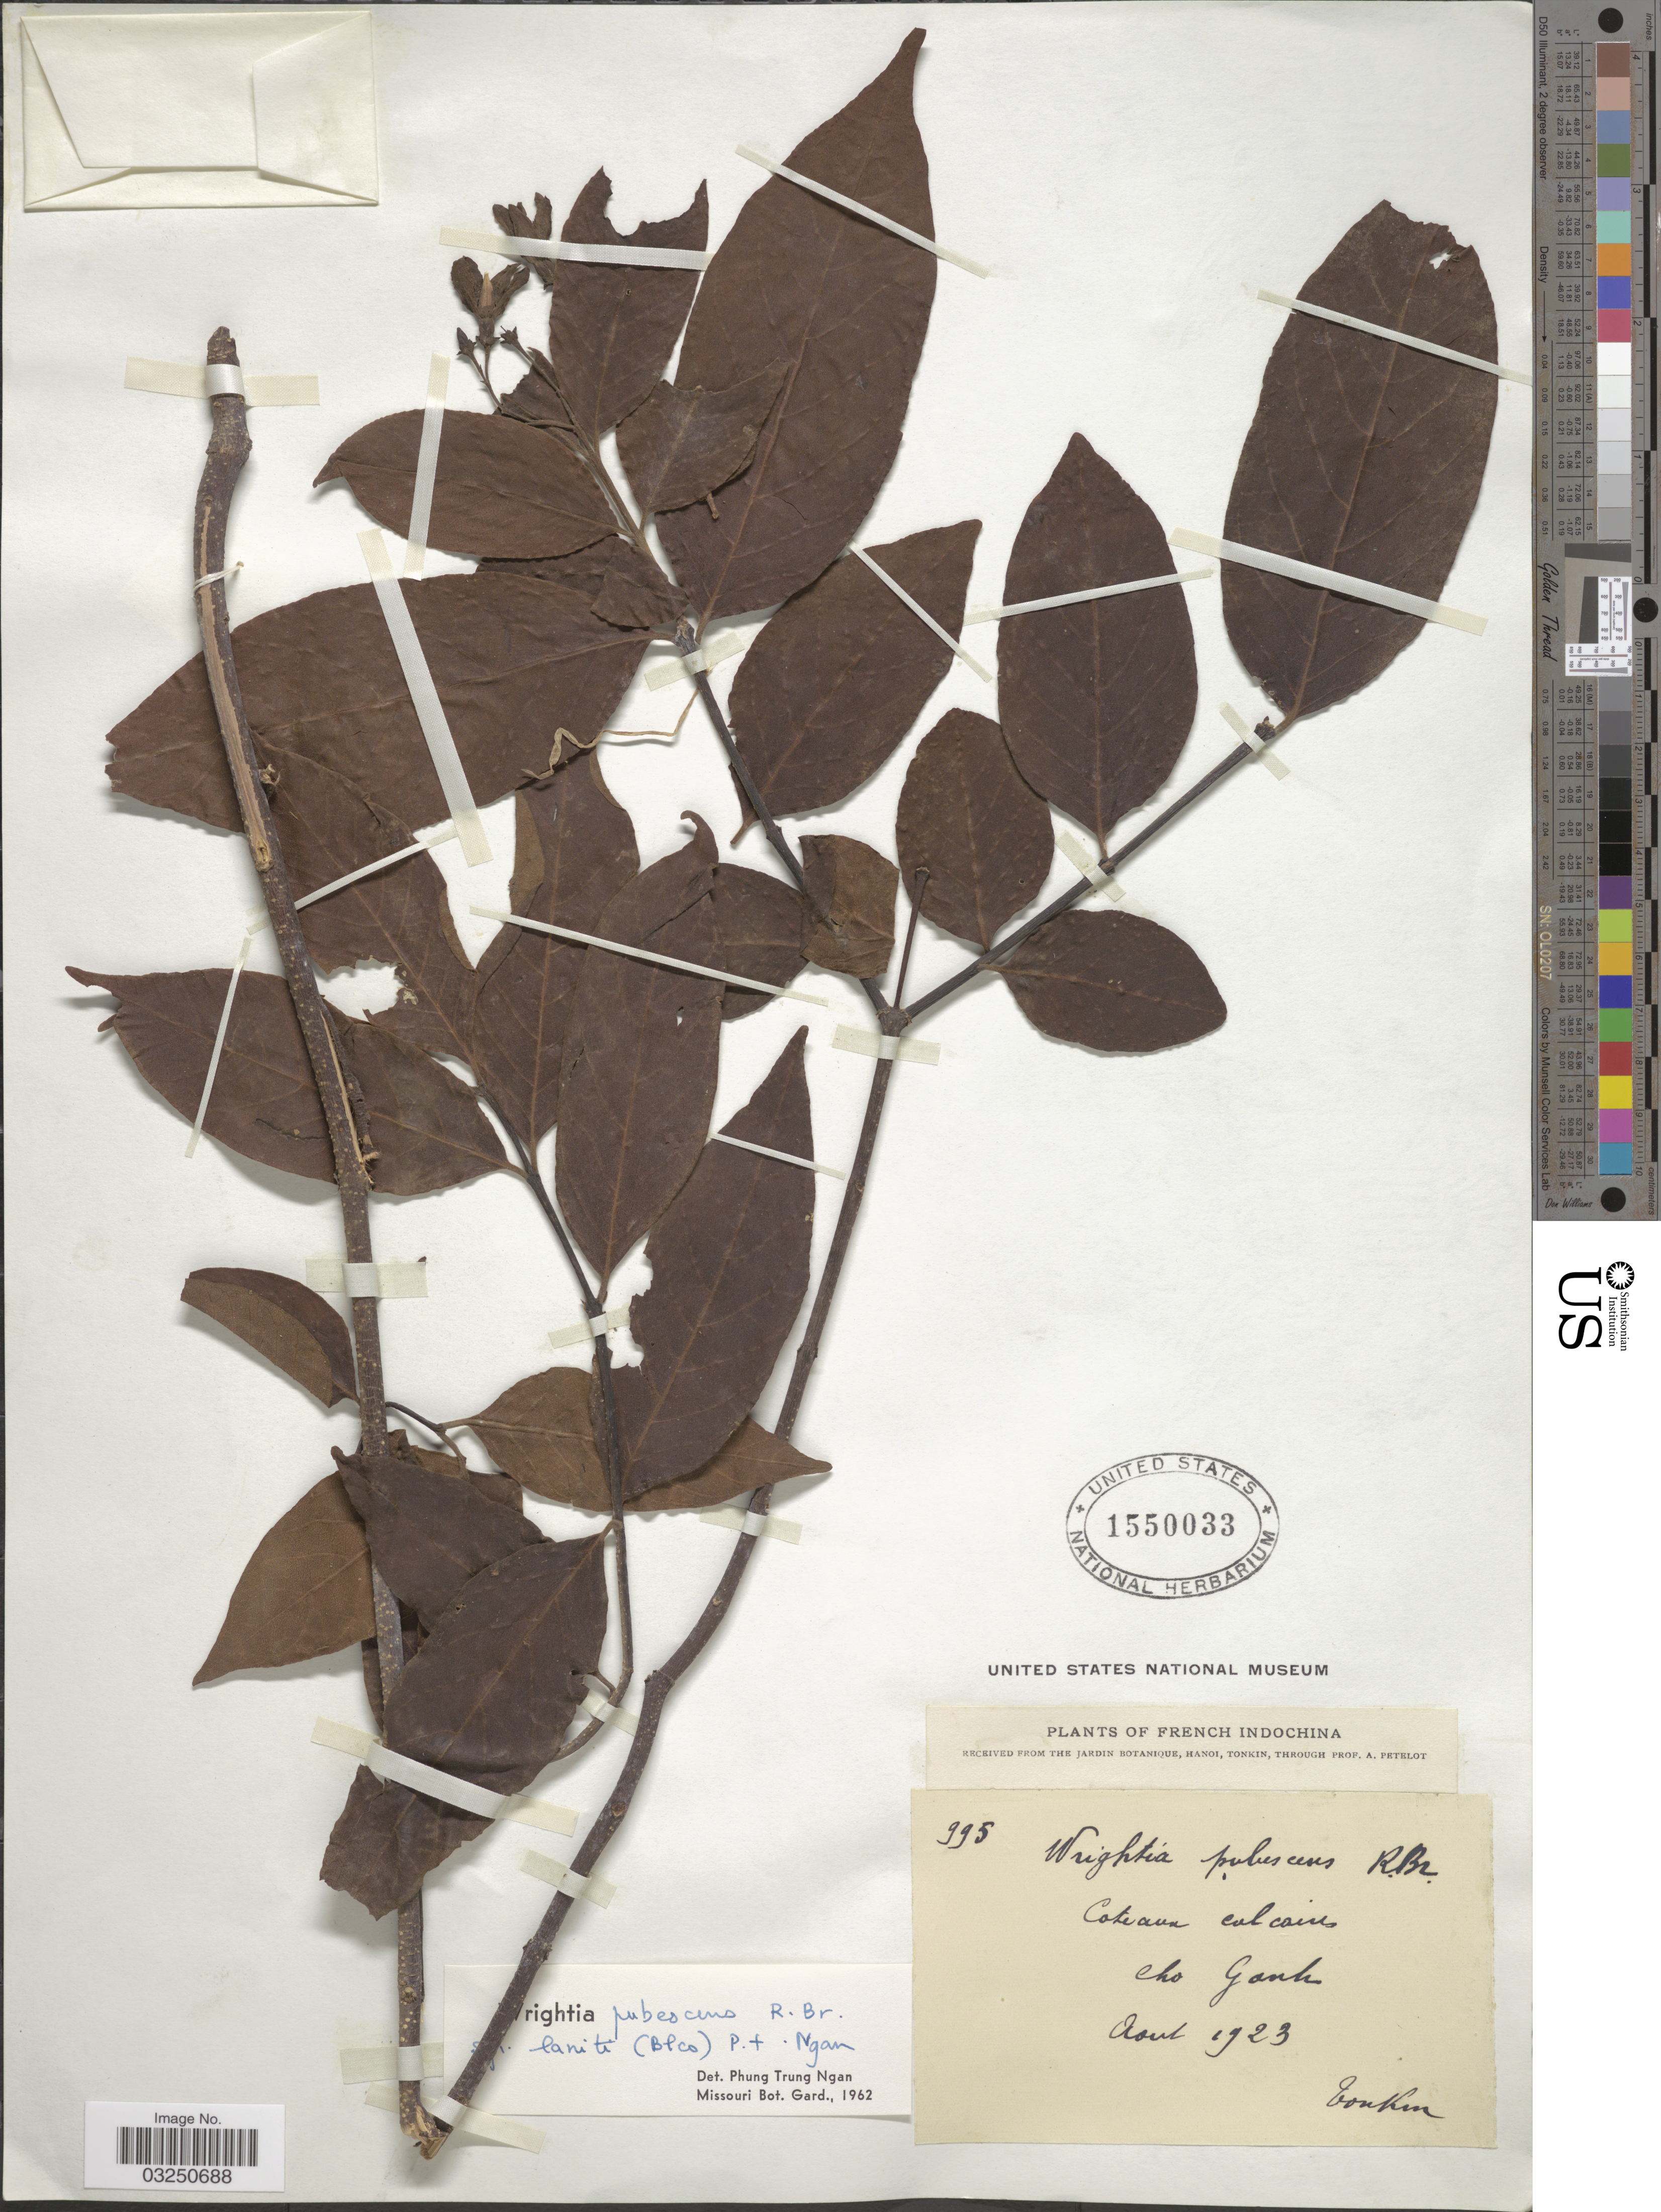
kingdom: Plantae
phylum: Tracheophyta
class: Magnoliopsida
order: Gentianales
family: Apocynaceae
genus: Wrightia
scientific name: Wrightia pubescens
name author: R. Br.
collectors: P. A. Pételot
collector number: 995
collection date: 1923-08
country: Vietnam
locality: Coteaux calcaires, Cho Ganh.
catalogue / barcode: US 1550033